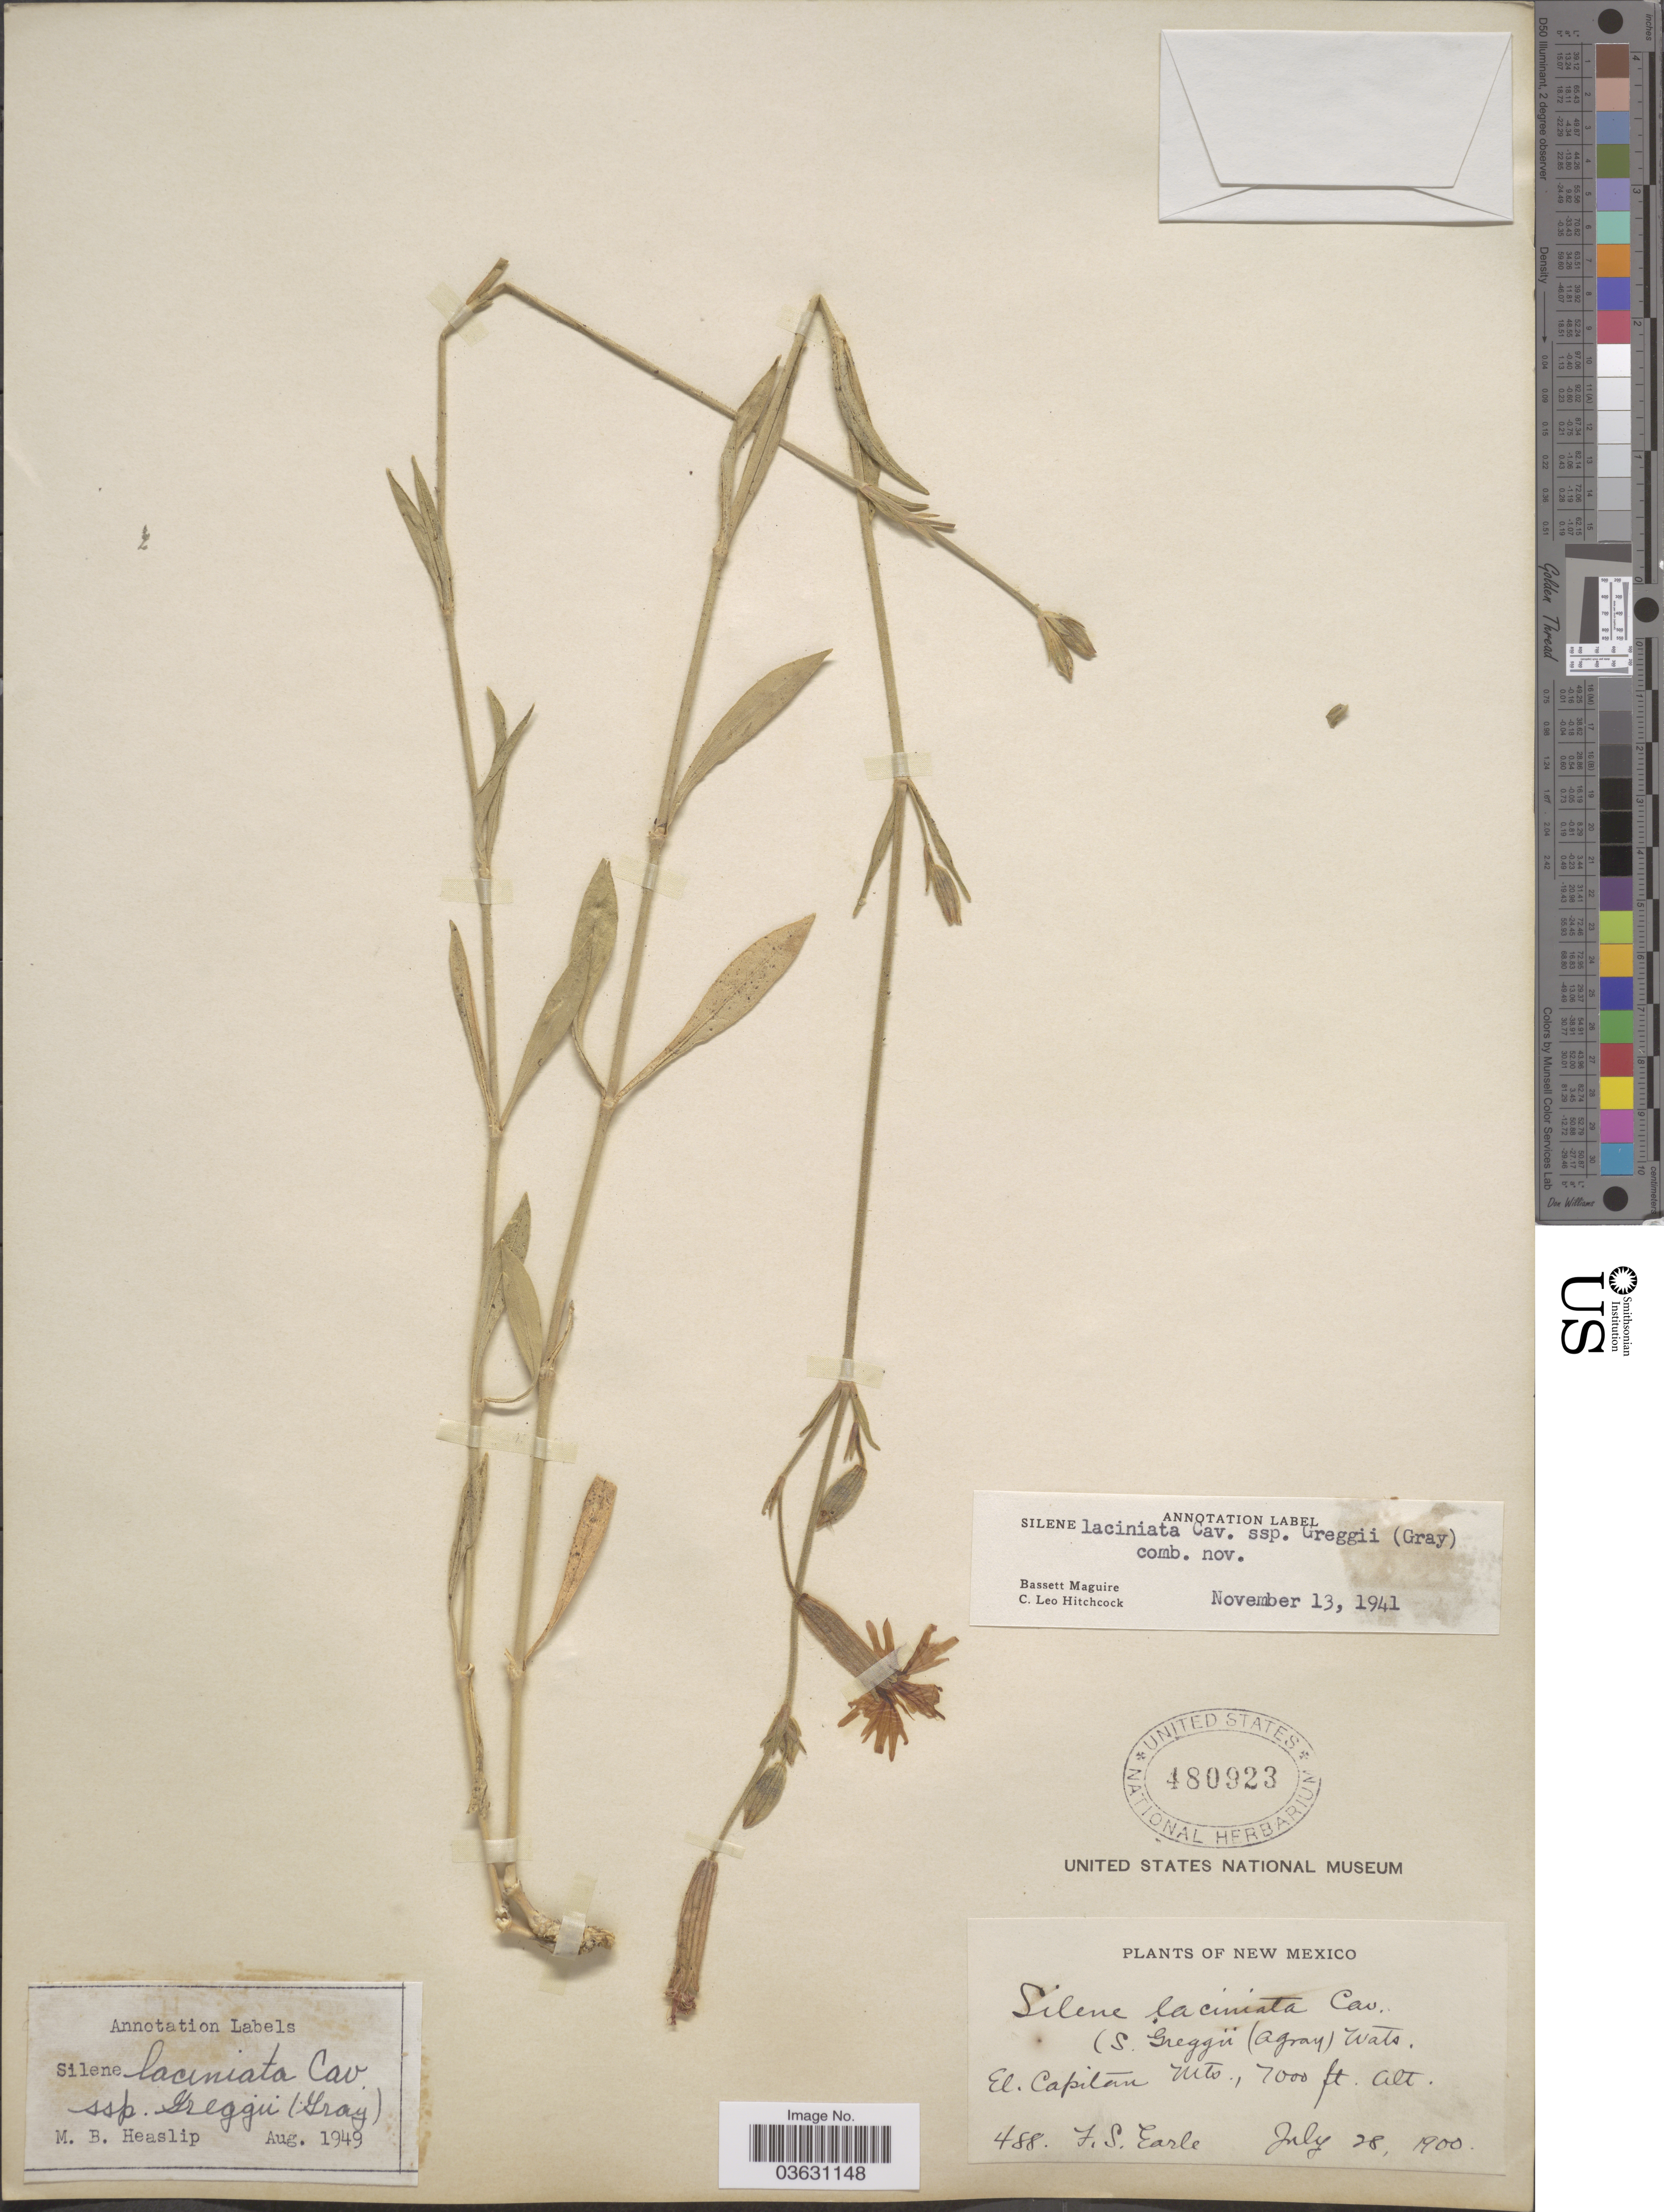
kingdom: Plantae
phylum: Tracheophyta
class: Magnoliopsida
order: Caryophyllales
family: Caryophyllaceae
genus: Silene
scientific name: Silene laciniata subsp. greggii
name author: (A. Gray) C.L. Hitchc. & Maguire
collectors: F. S. Earle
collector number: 488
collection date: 1900-07-28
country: United States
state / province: New Mexico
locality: El. Capitan Mts.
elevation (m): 2134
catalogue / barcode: US 480923